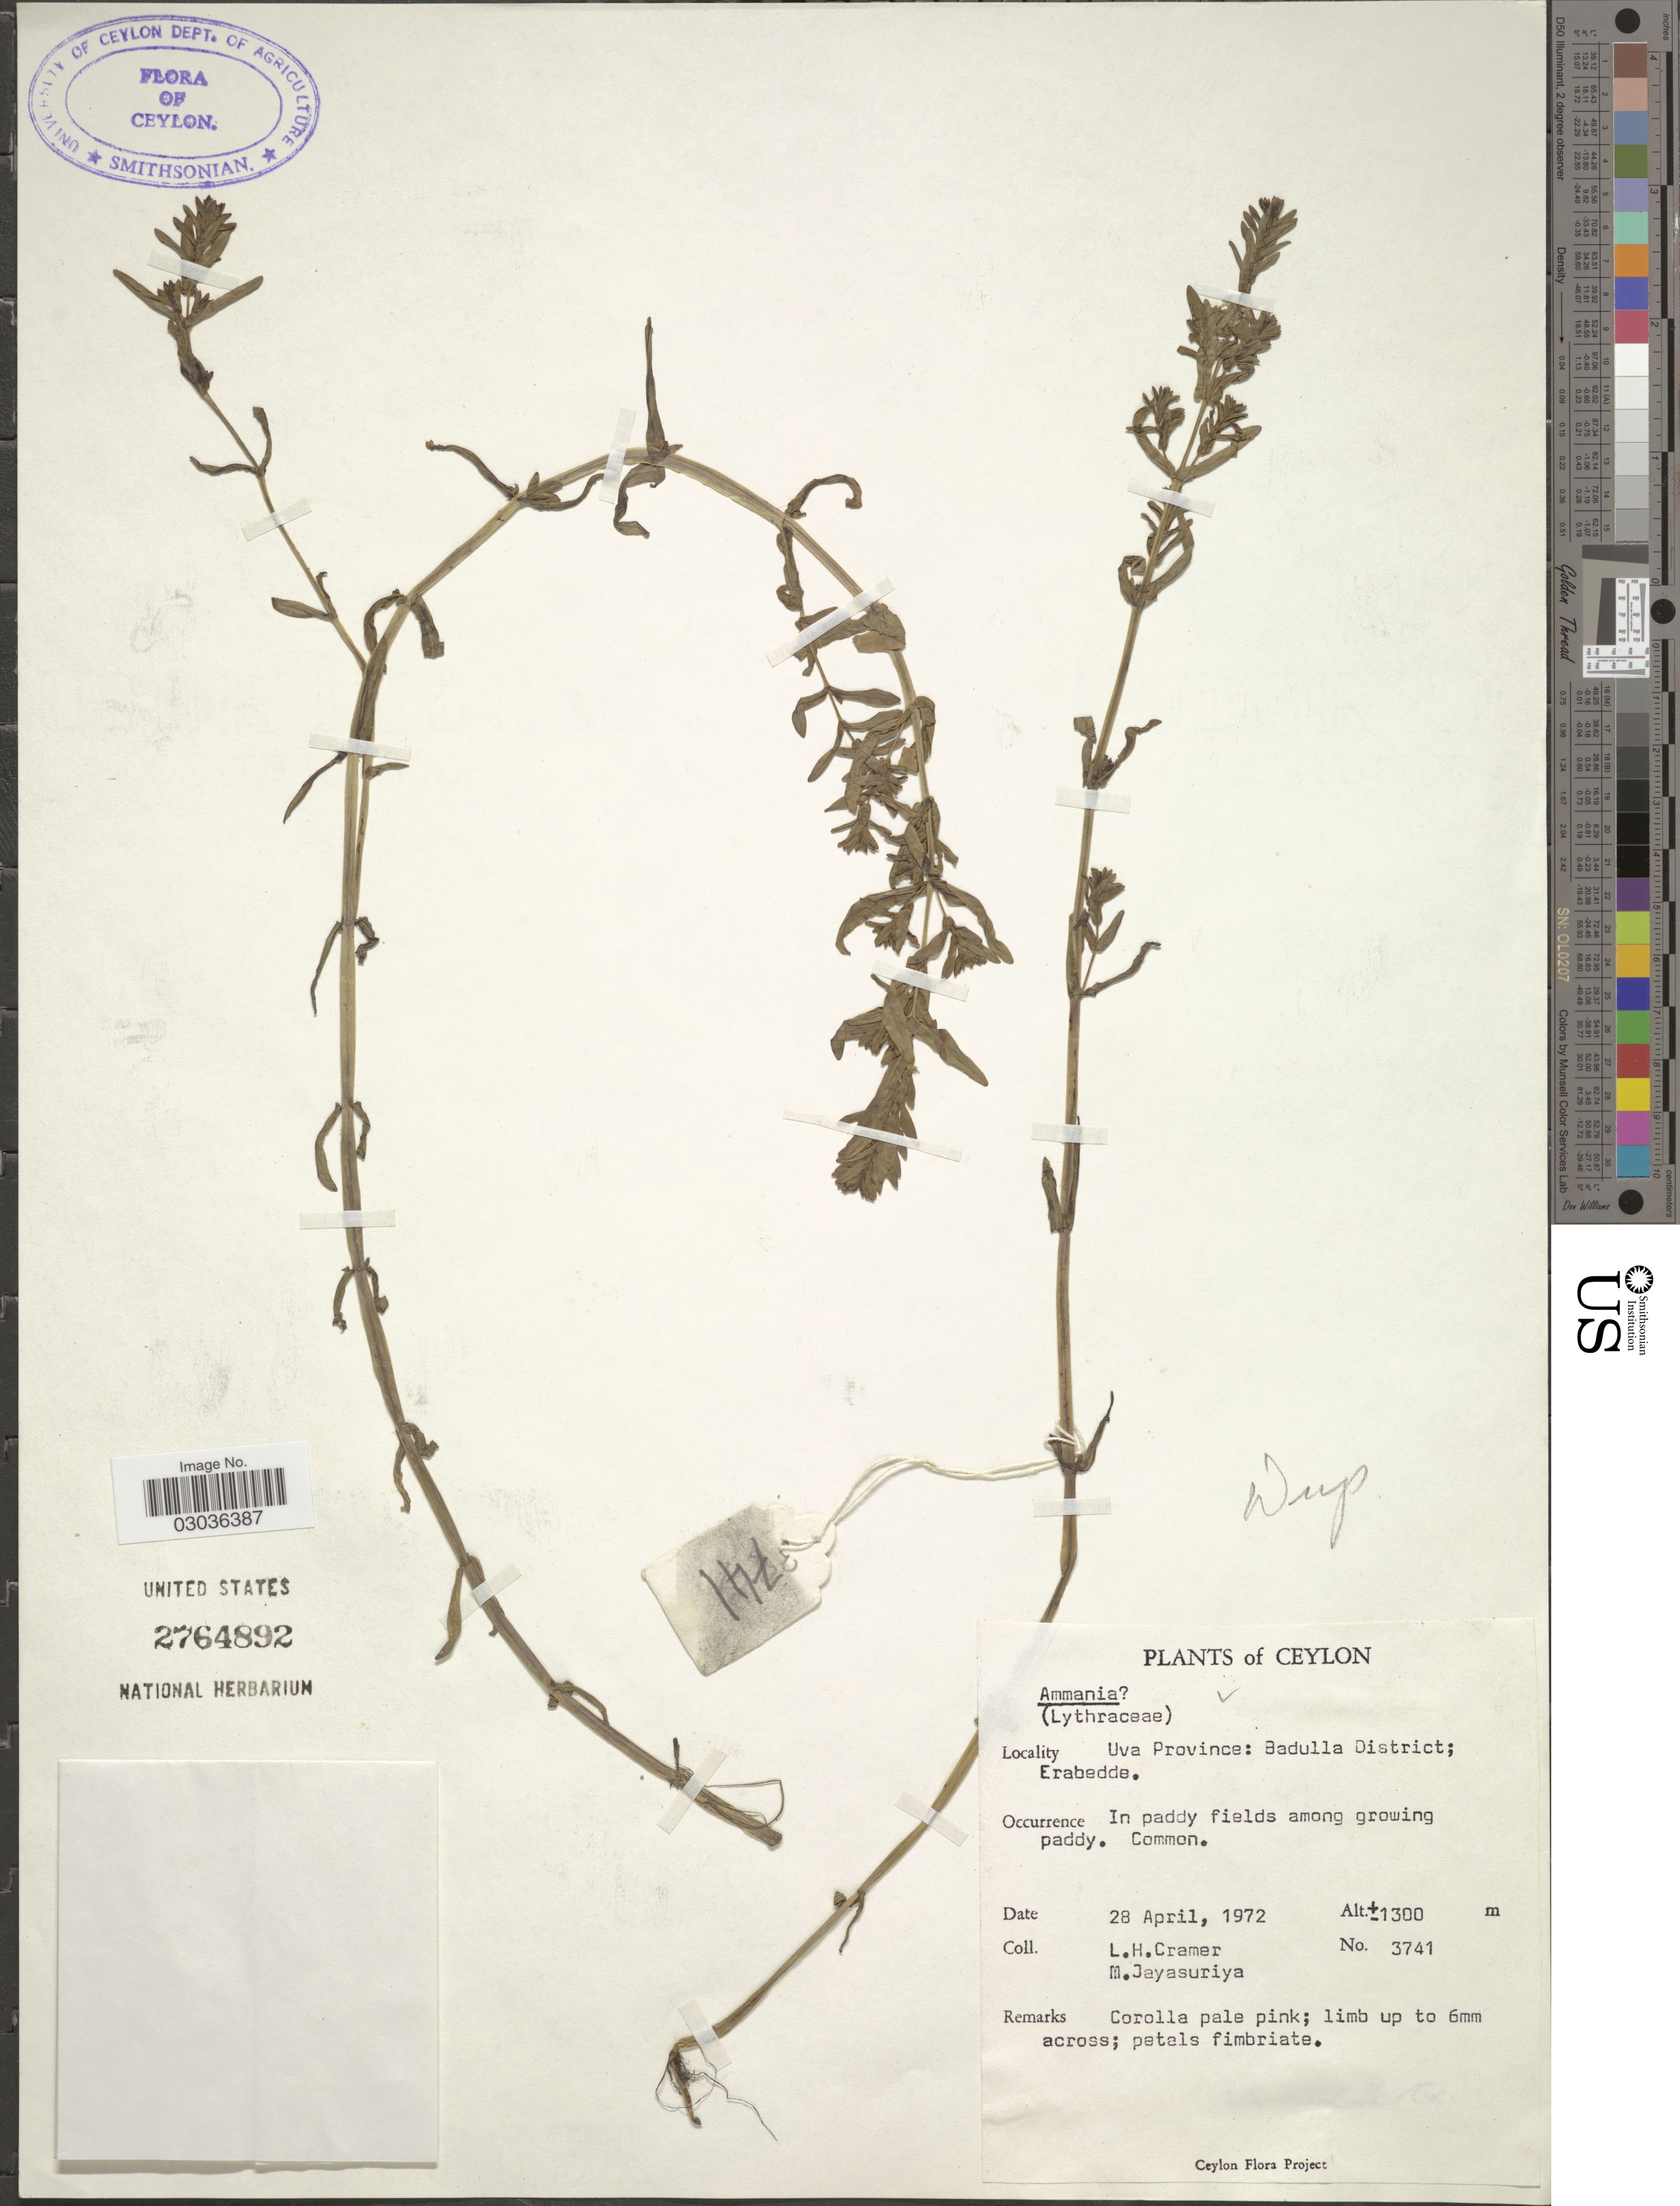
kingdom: Plantae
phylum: Tracheophyta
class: Magnoliopsida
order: Myrtales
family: Lythraceae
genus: Ammannia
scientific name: Ammannia sp.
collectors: L. H. Cramer & M. Jayasuriya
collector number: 3741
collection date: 1972-04-28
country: Sri Lanka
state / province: Uva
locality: Ceylon. Badulla District; Erabedde.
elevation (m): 1300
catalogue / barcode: US 2764892